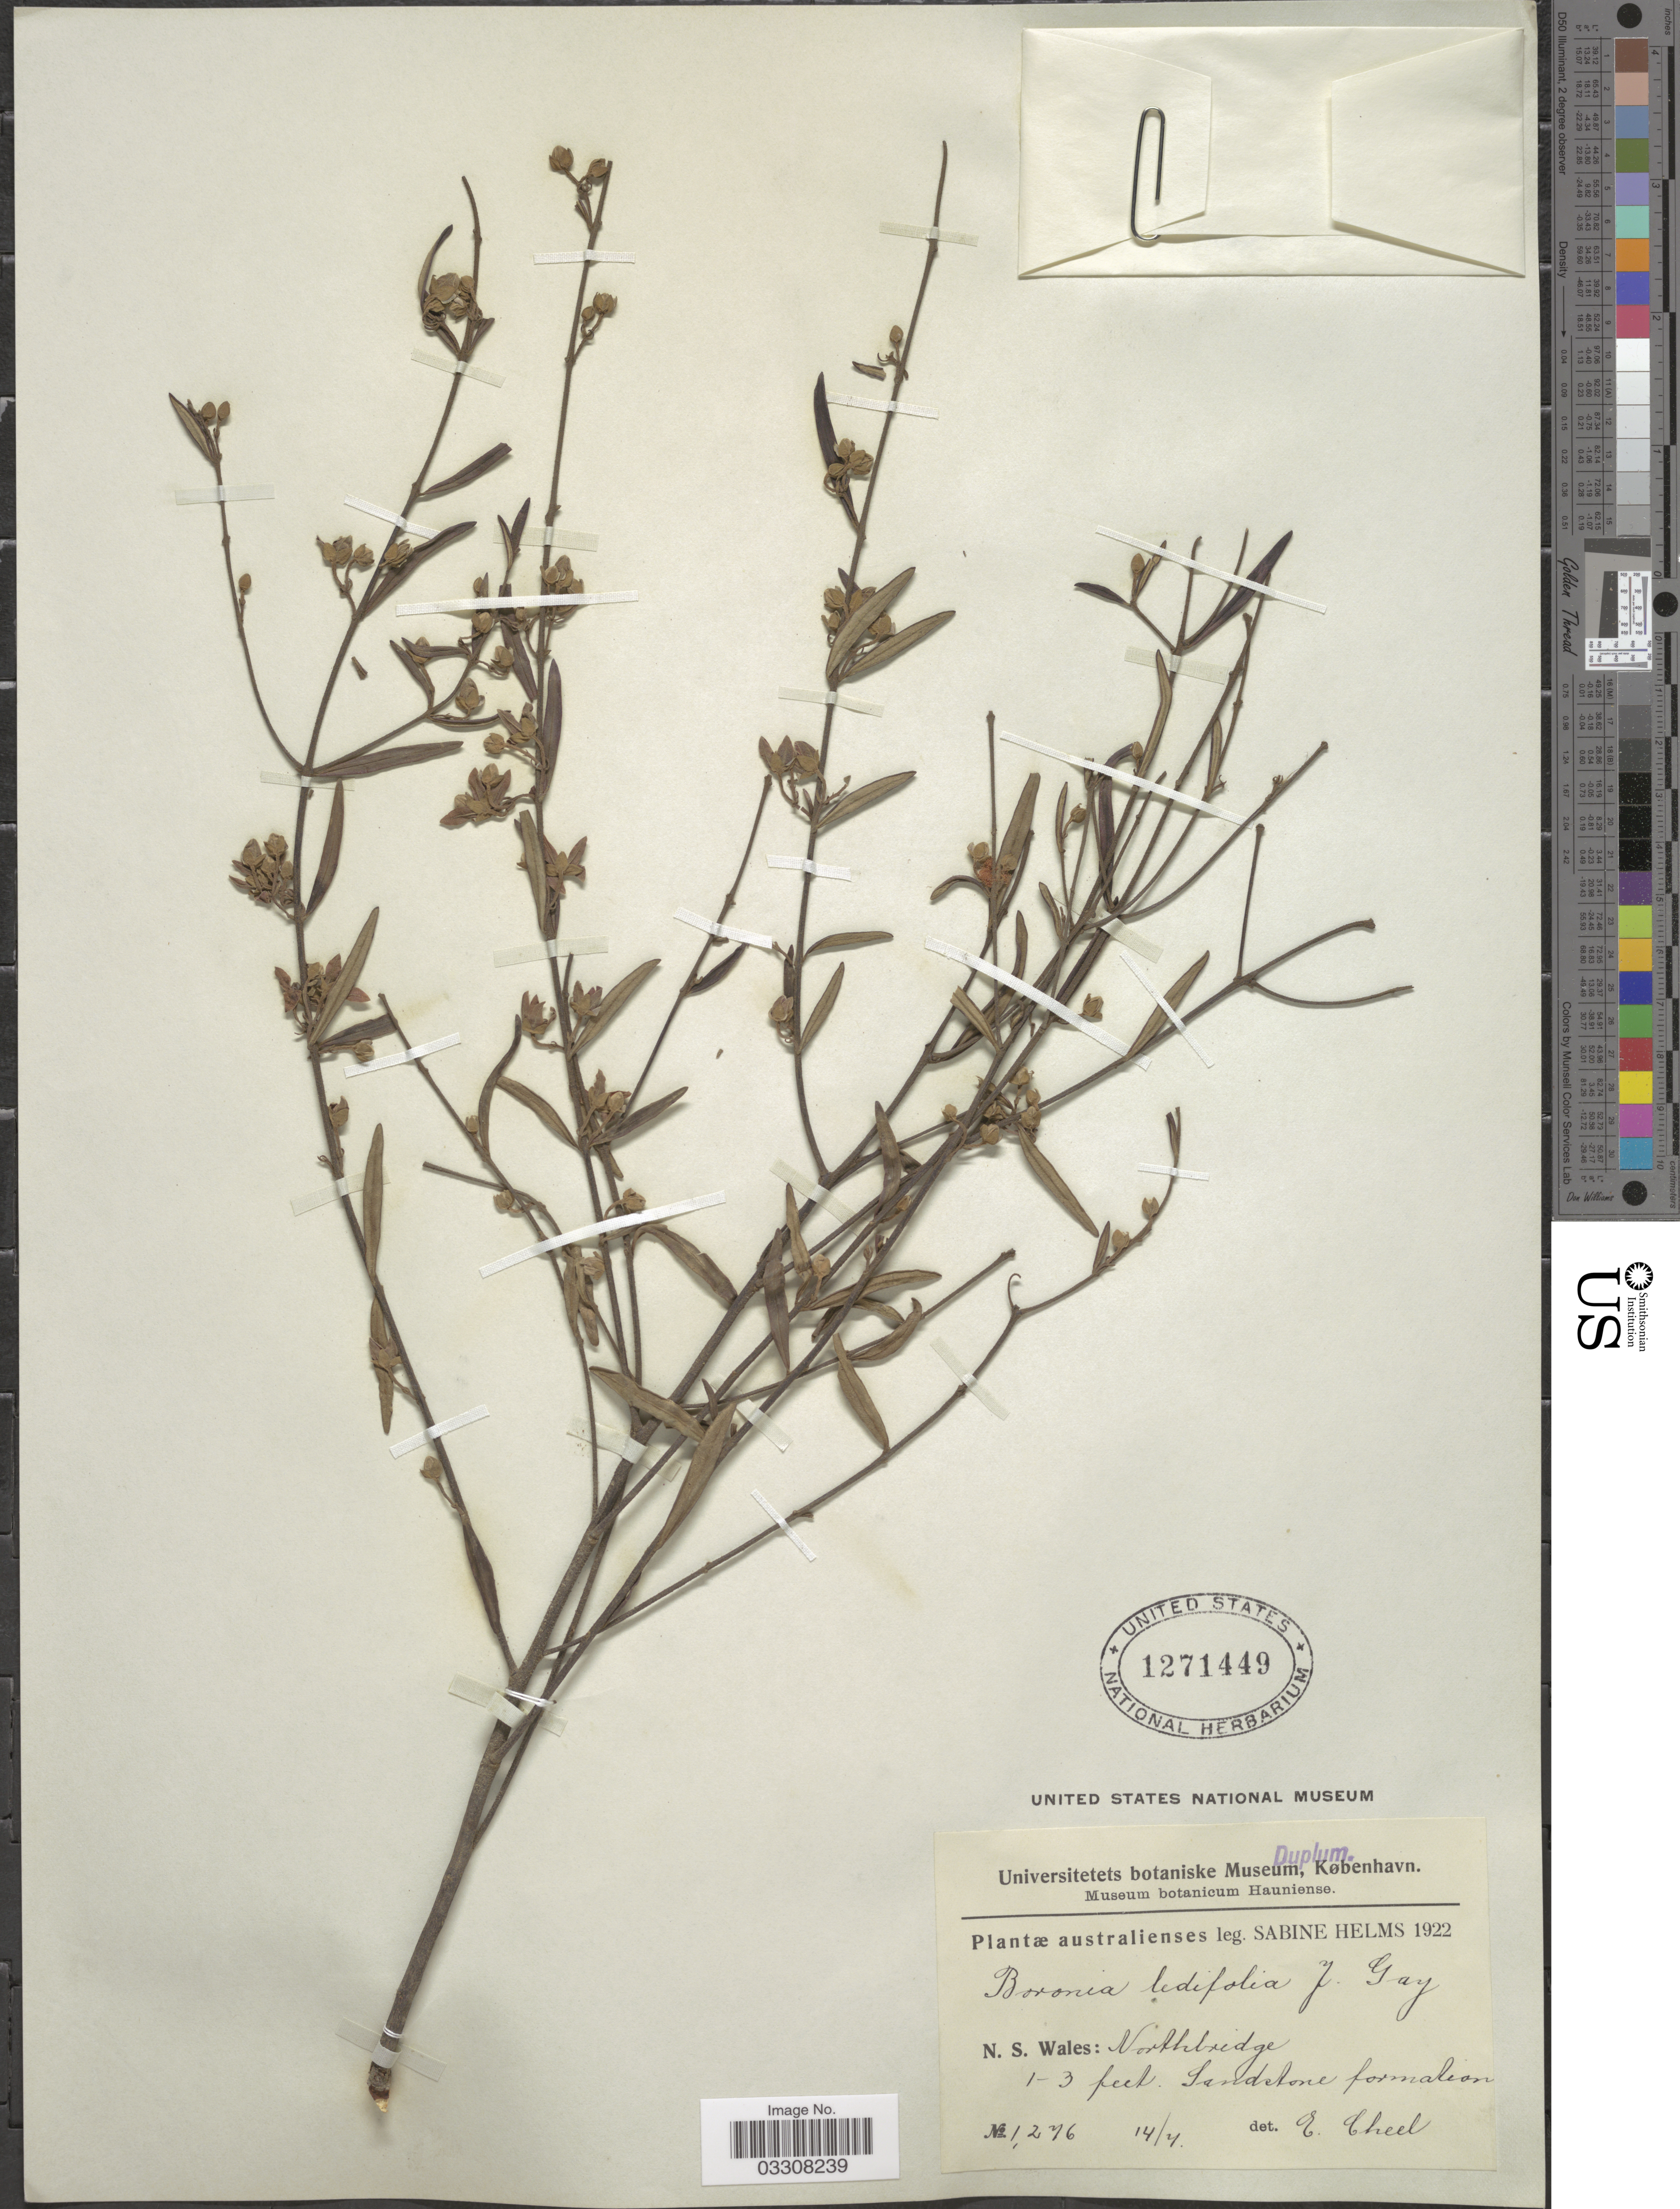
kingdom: Plantae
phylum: Tracheophyta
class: Magnoliopsida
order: Sapindales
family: Rutaceae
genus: Boronia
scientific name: Boronia ledifolia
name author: (Vent.) DC.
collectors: S. Helms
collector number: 1276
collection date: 1922-04-14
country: Australia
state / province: New South Wales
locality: Northbridge.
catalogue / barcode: US 1271449